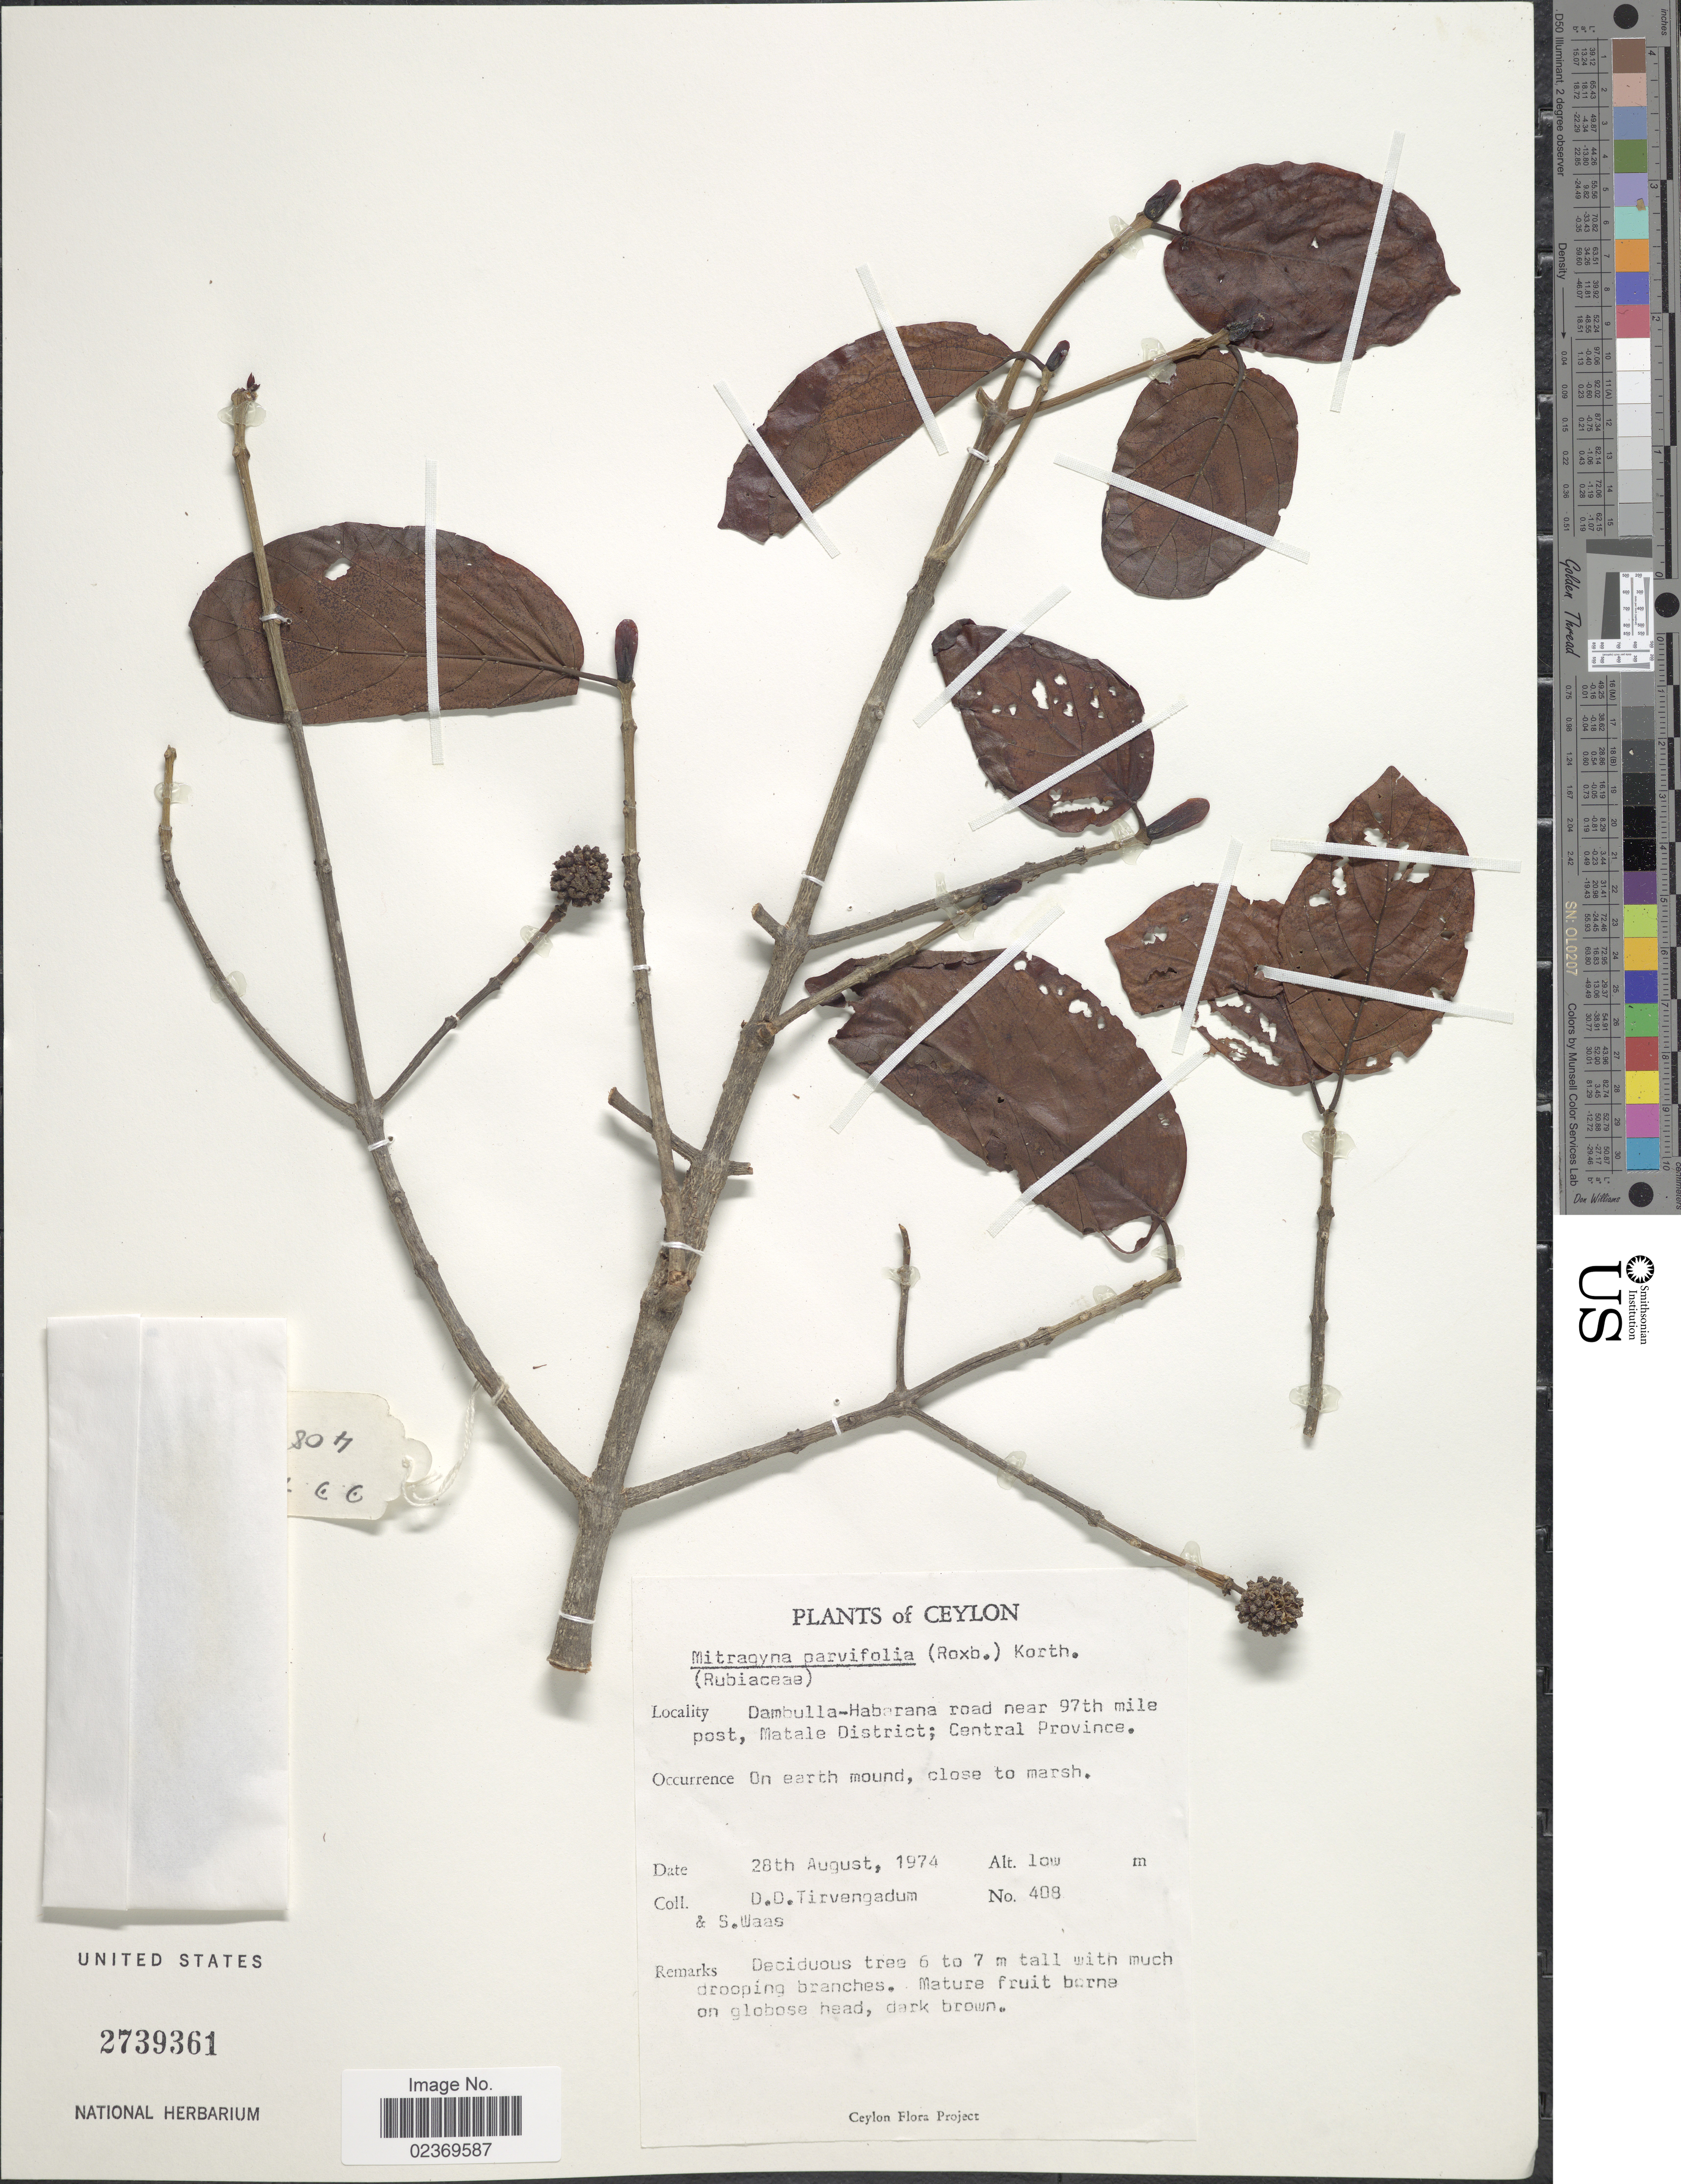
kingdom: Plantae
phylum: Tracheophyta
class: Magnoliopsida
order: Gentianales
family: Rubiaceae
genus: Mitragyna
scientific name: Mitragyna parvifolia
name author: (Roxb.) Korth.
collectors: D. Tirvengadum & S. Waas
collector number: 408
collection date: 1974-08-28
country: Sri Lanka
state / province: Central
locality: Ceylon, Dambulla-Habarana road near 97th mile post, Matale District; Central Province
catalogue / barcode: US 2739361